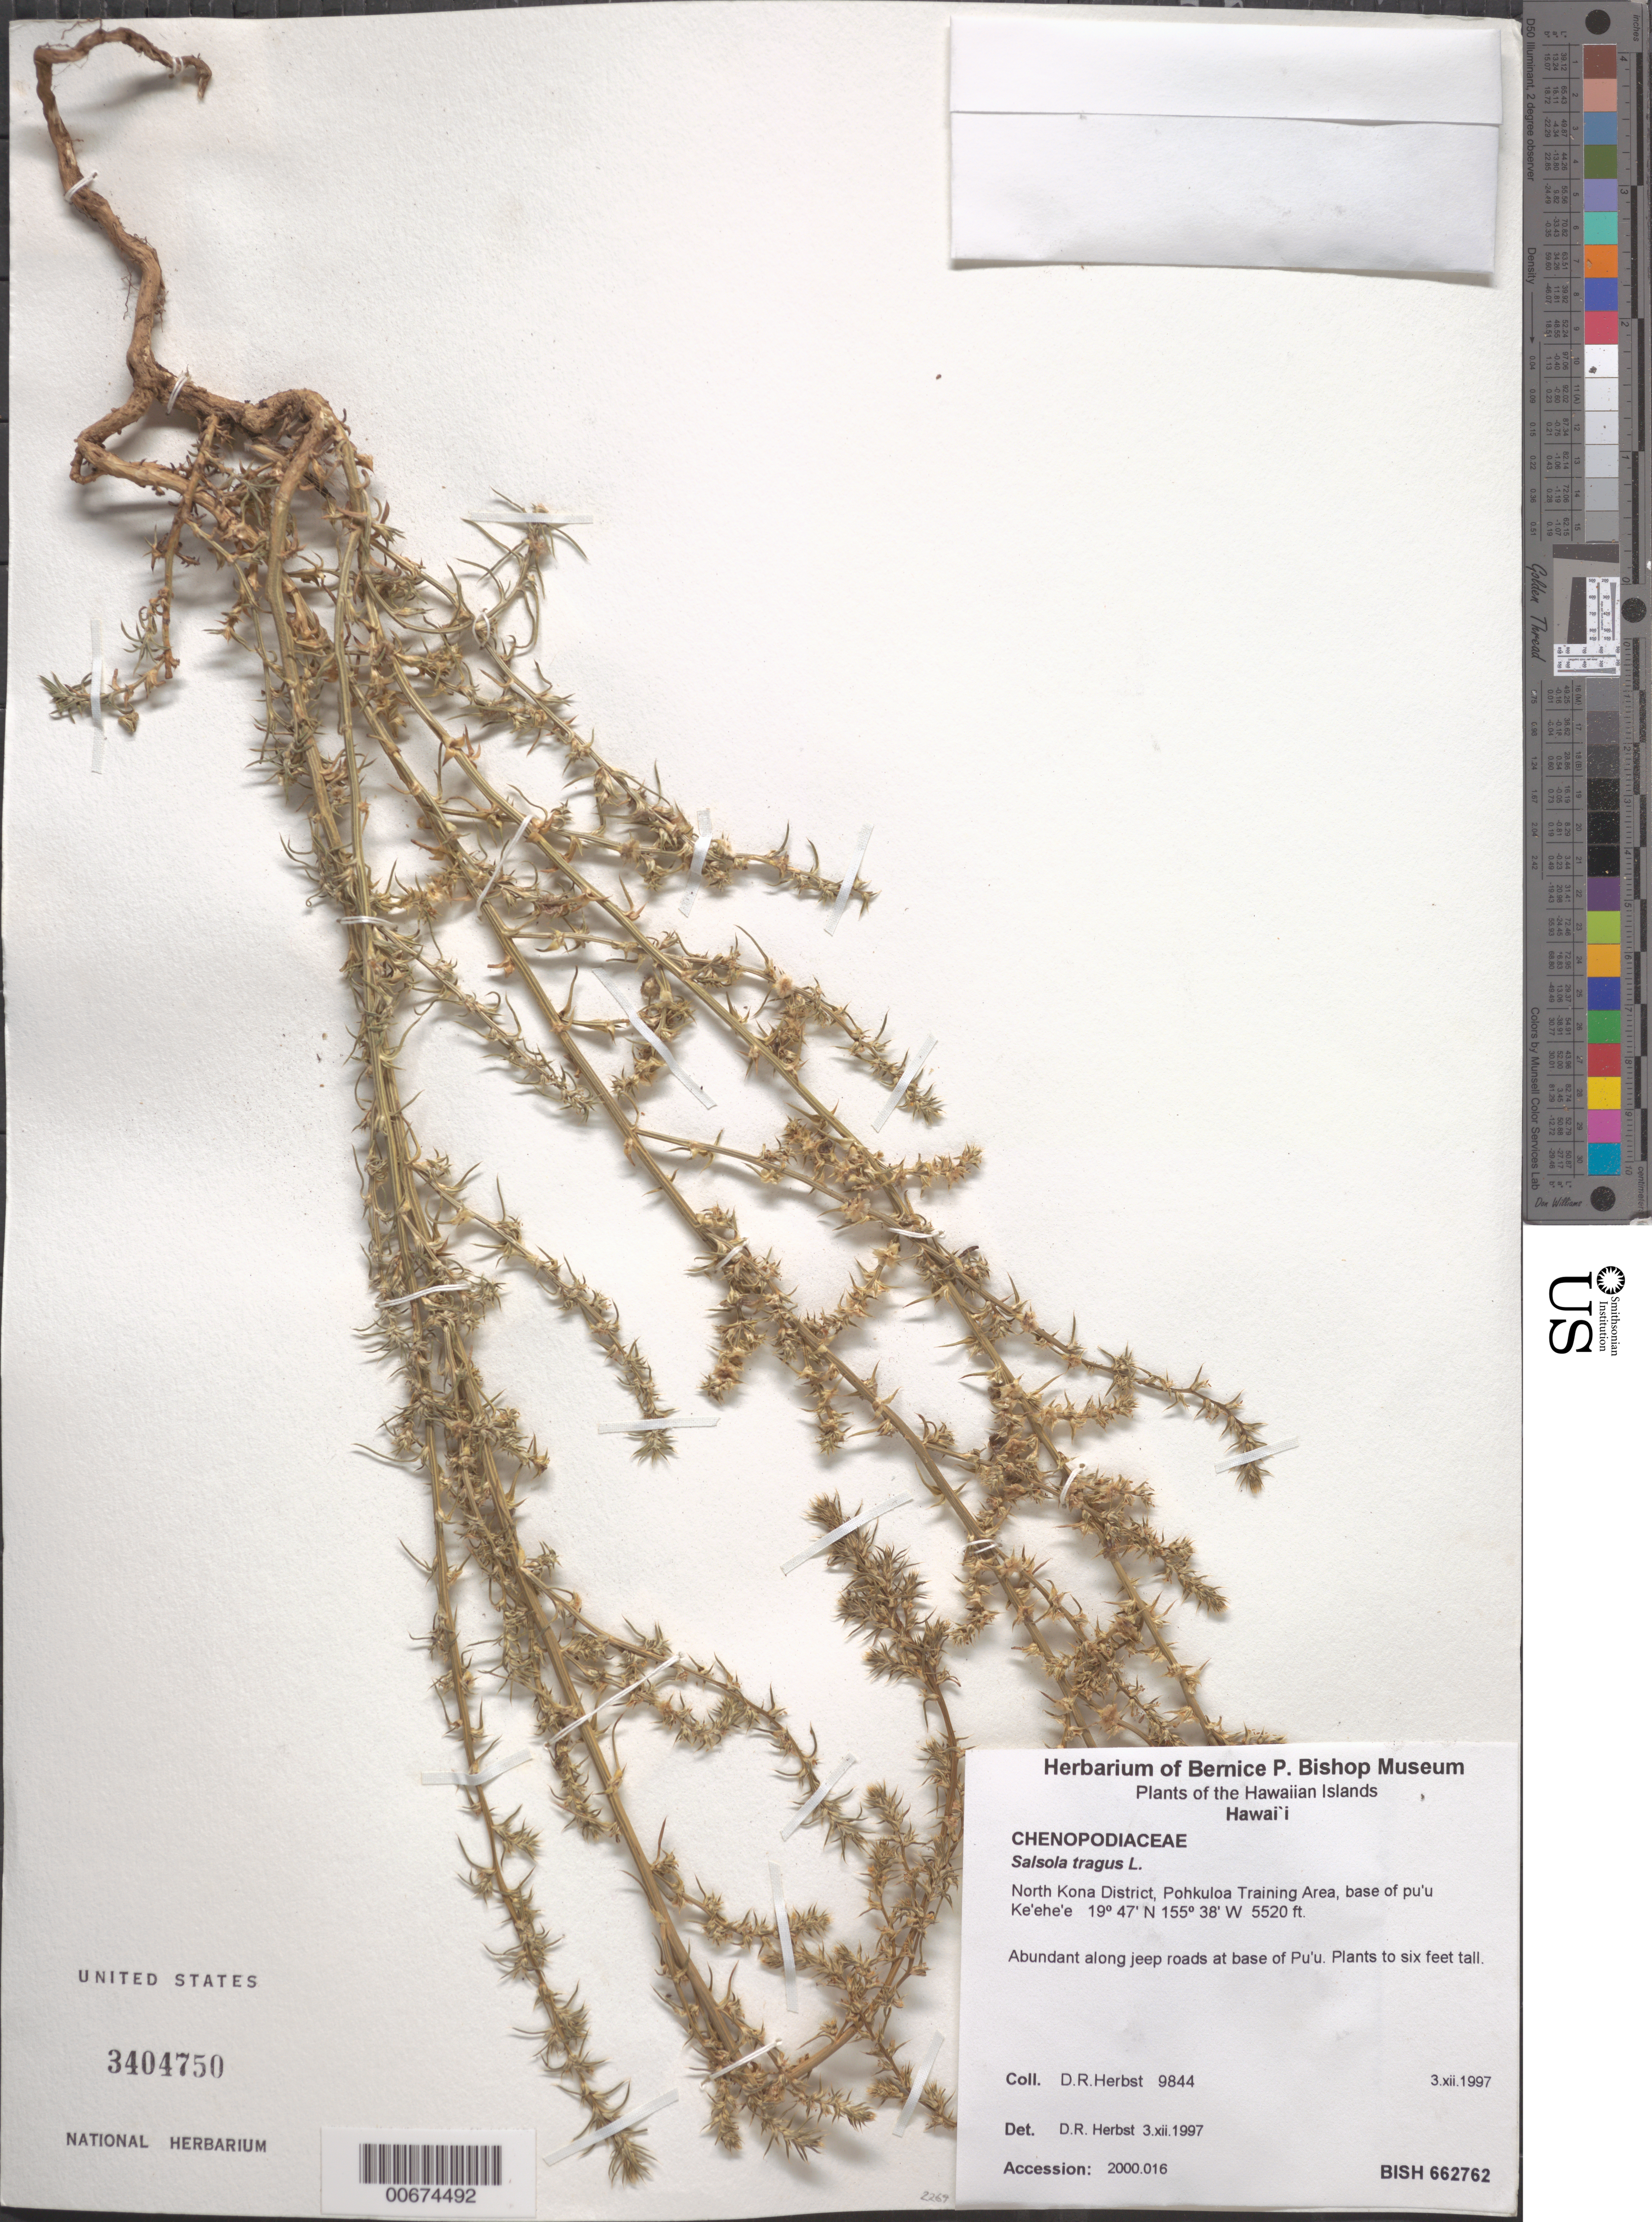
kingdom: Plantae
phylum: Tracheophyta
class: Magnoliopsida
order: Caryophyllales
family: Amaranthaceae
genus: Salsola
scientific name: Salsola tragus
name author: L.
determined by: Herbst, D. R.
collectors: D. R. Herbst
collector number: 9844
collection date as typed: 3 Dec 1997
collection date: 1997-12-03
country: United States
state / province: Hawaii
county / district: Hawaii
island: Hawaii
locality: North Kona Distr., Phukuloa Training Area, base of Pu'u Ke'ehe'e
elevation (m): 1682.5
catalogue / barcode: US 3404750